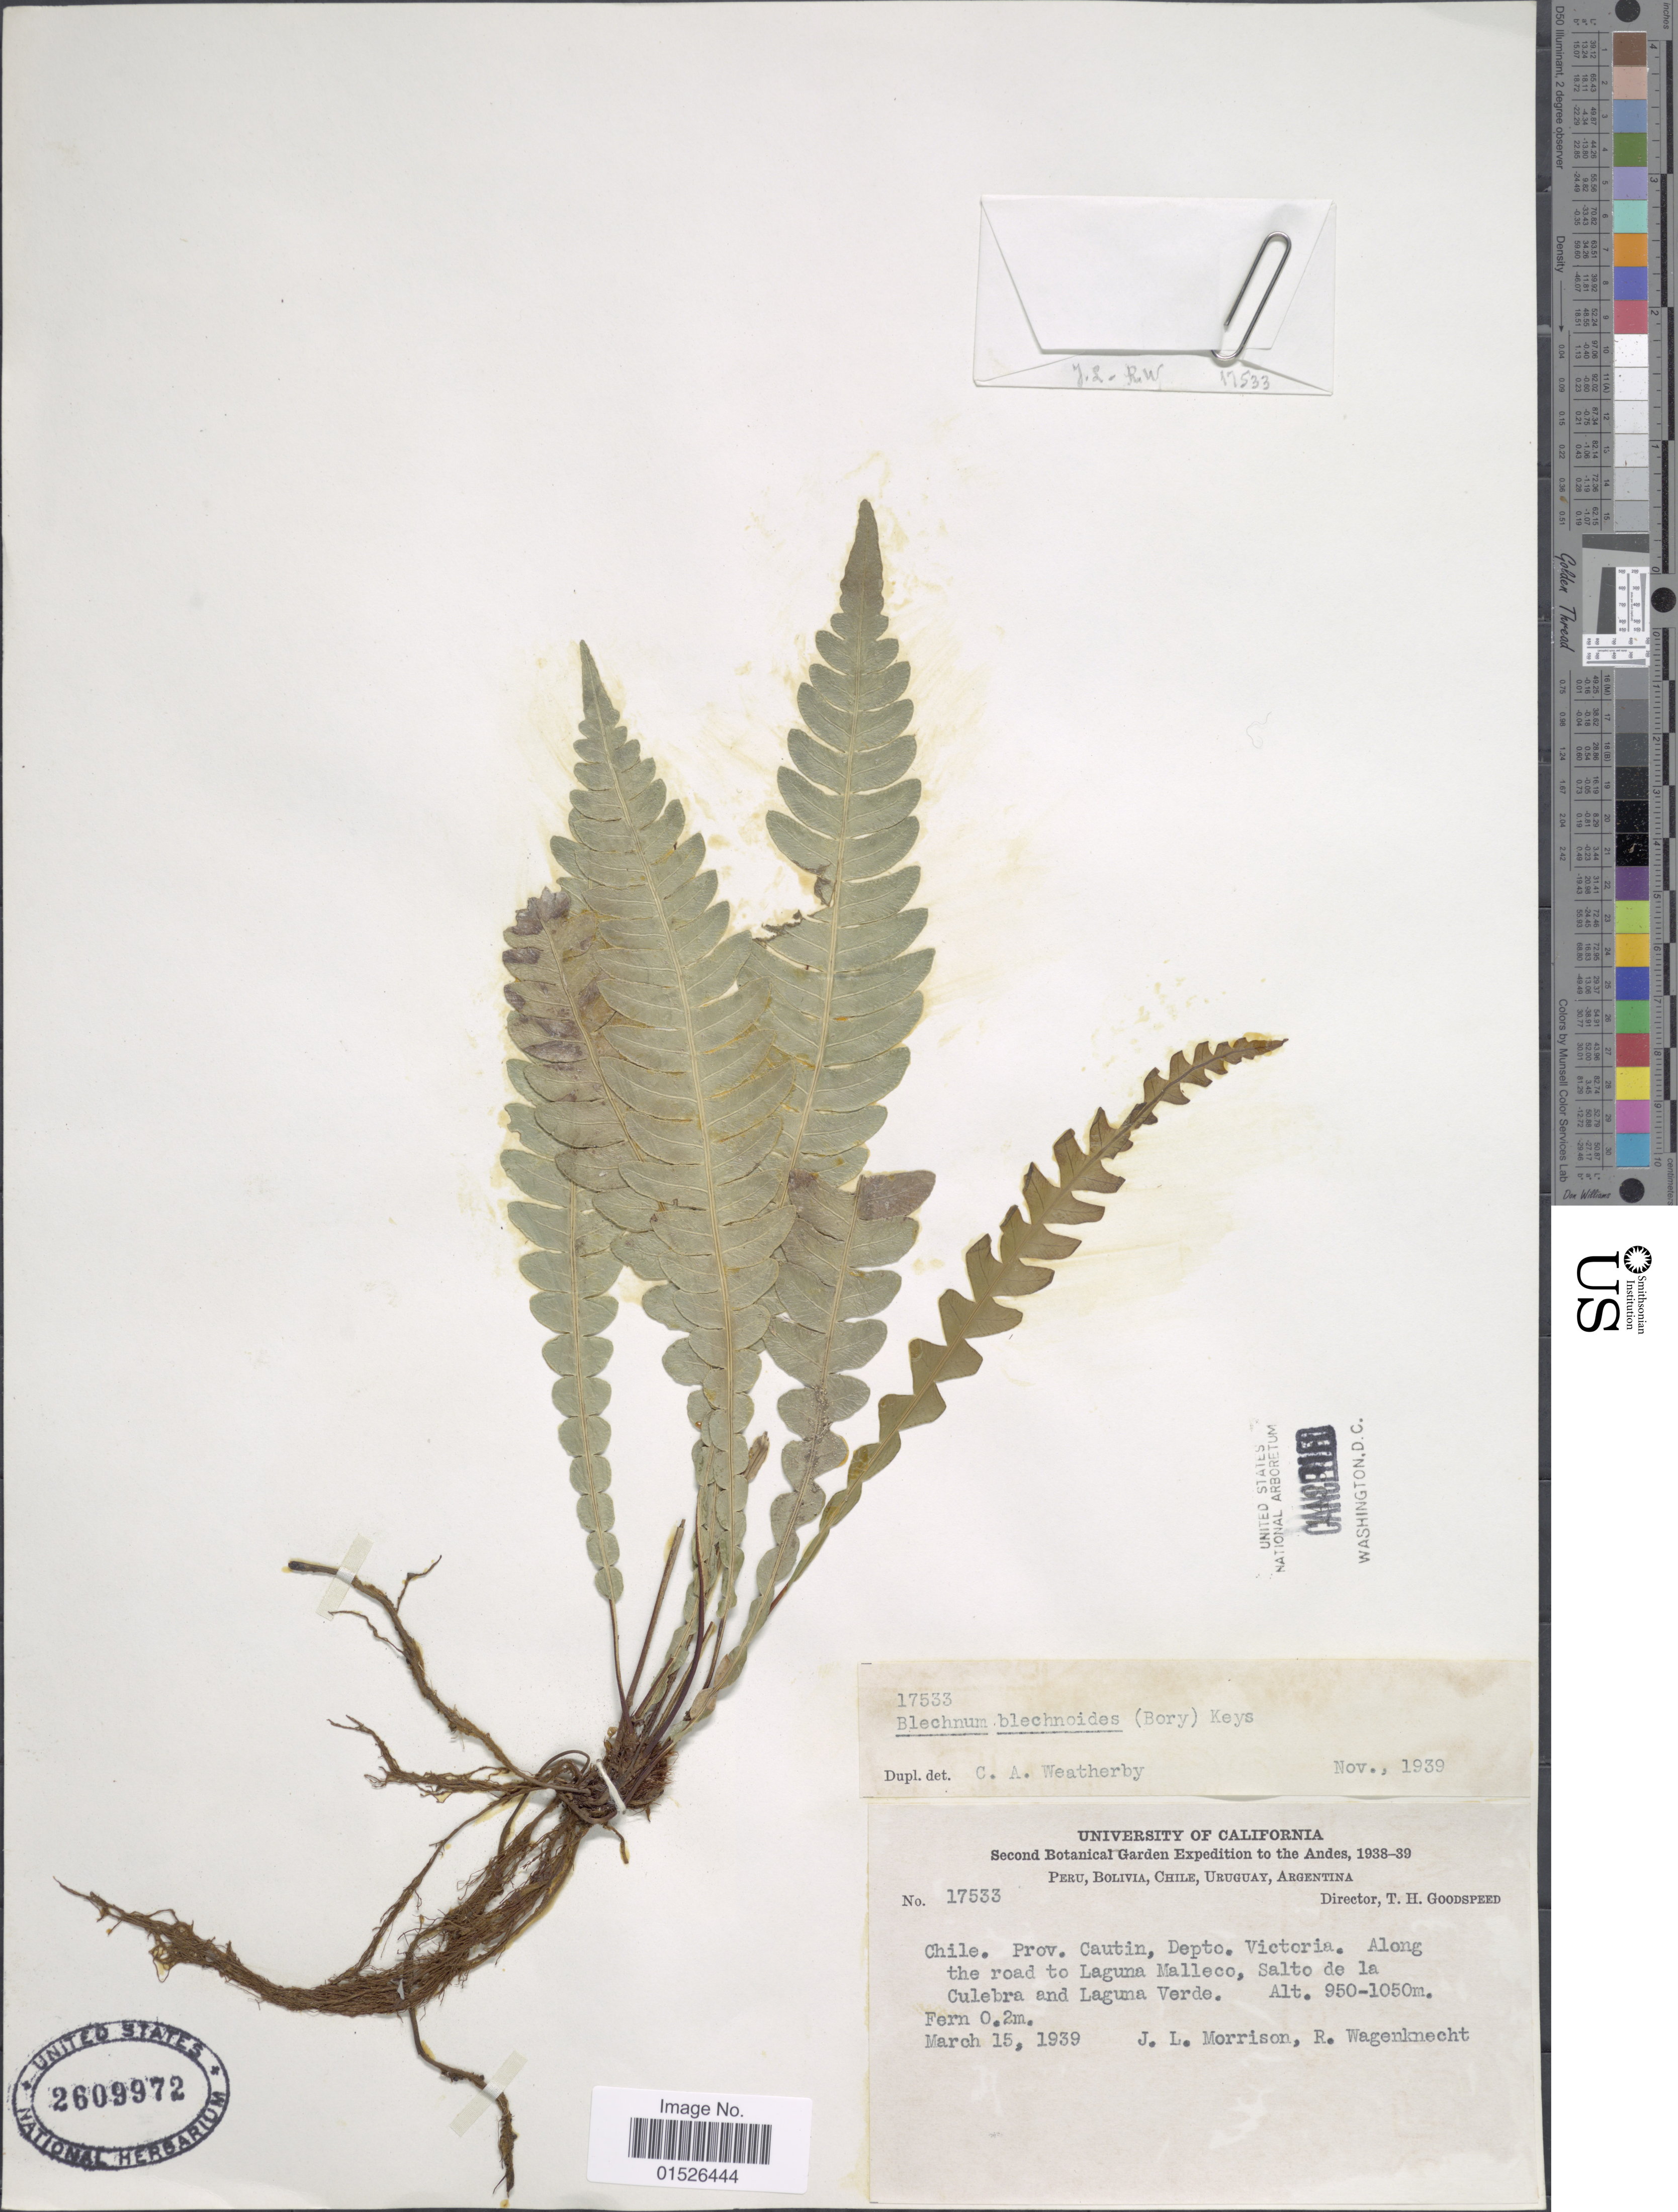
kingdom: Plantae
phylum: Tracheophyta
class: Polypodiopsida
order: Polypodiales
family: Blechnaceae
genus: Blechnum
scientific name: Blechnum mochaenum var. mochaenum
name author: G. Kunkel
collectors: J. L. Morrison & R. Wagenknecht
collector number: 17533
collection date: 1939-03-15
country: Chile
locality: Chile, Prov. Cautin, Depto. Victoria. along the road to Laguna Malleco, Salto de la Culebra and Laguna Verde.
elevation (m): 950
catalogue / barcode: US 2609972